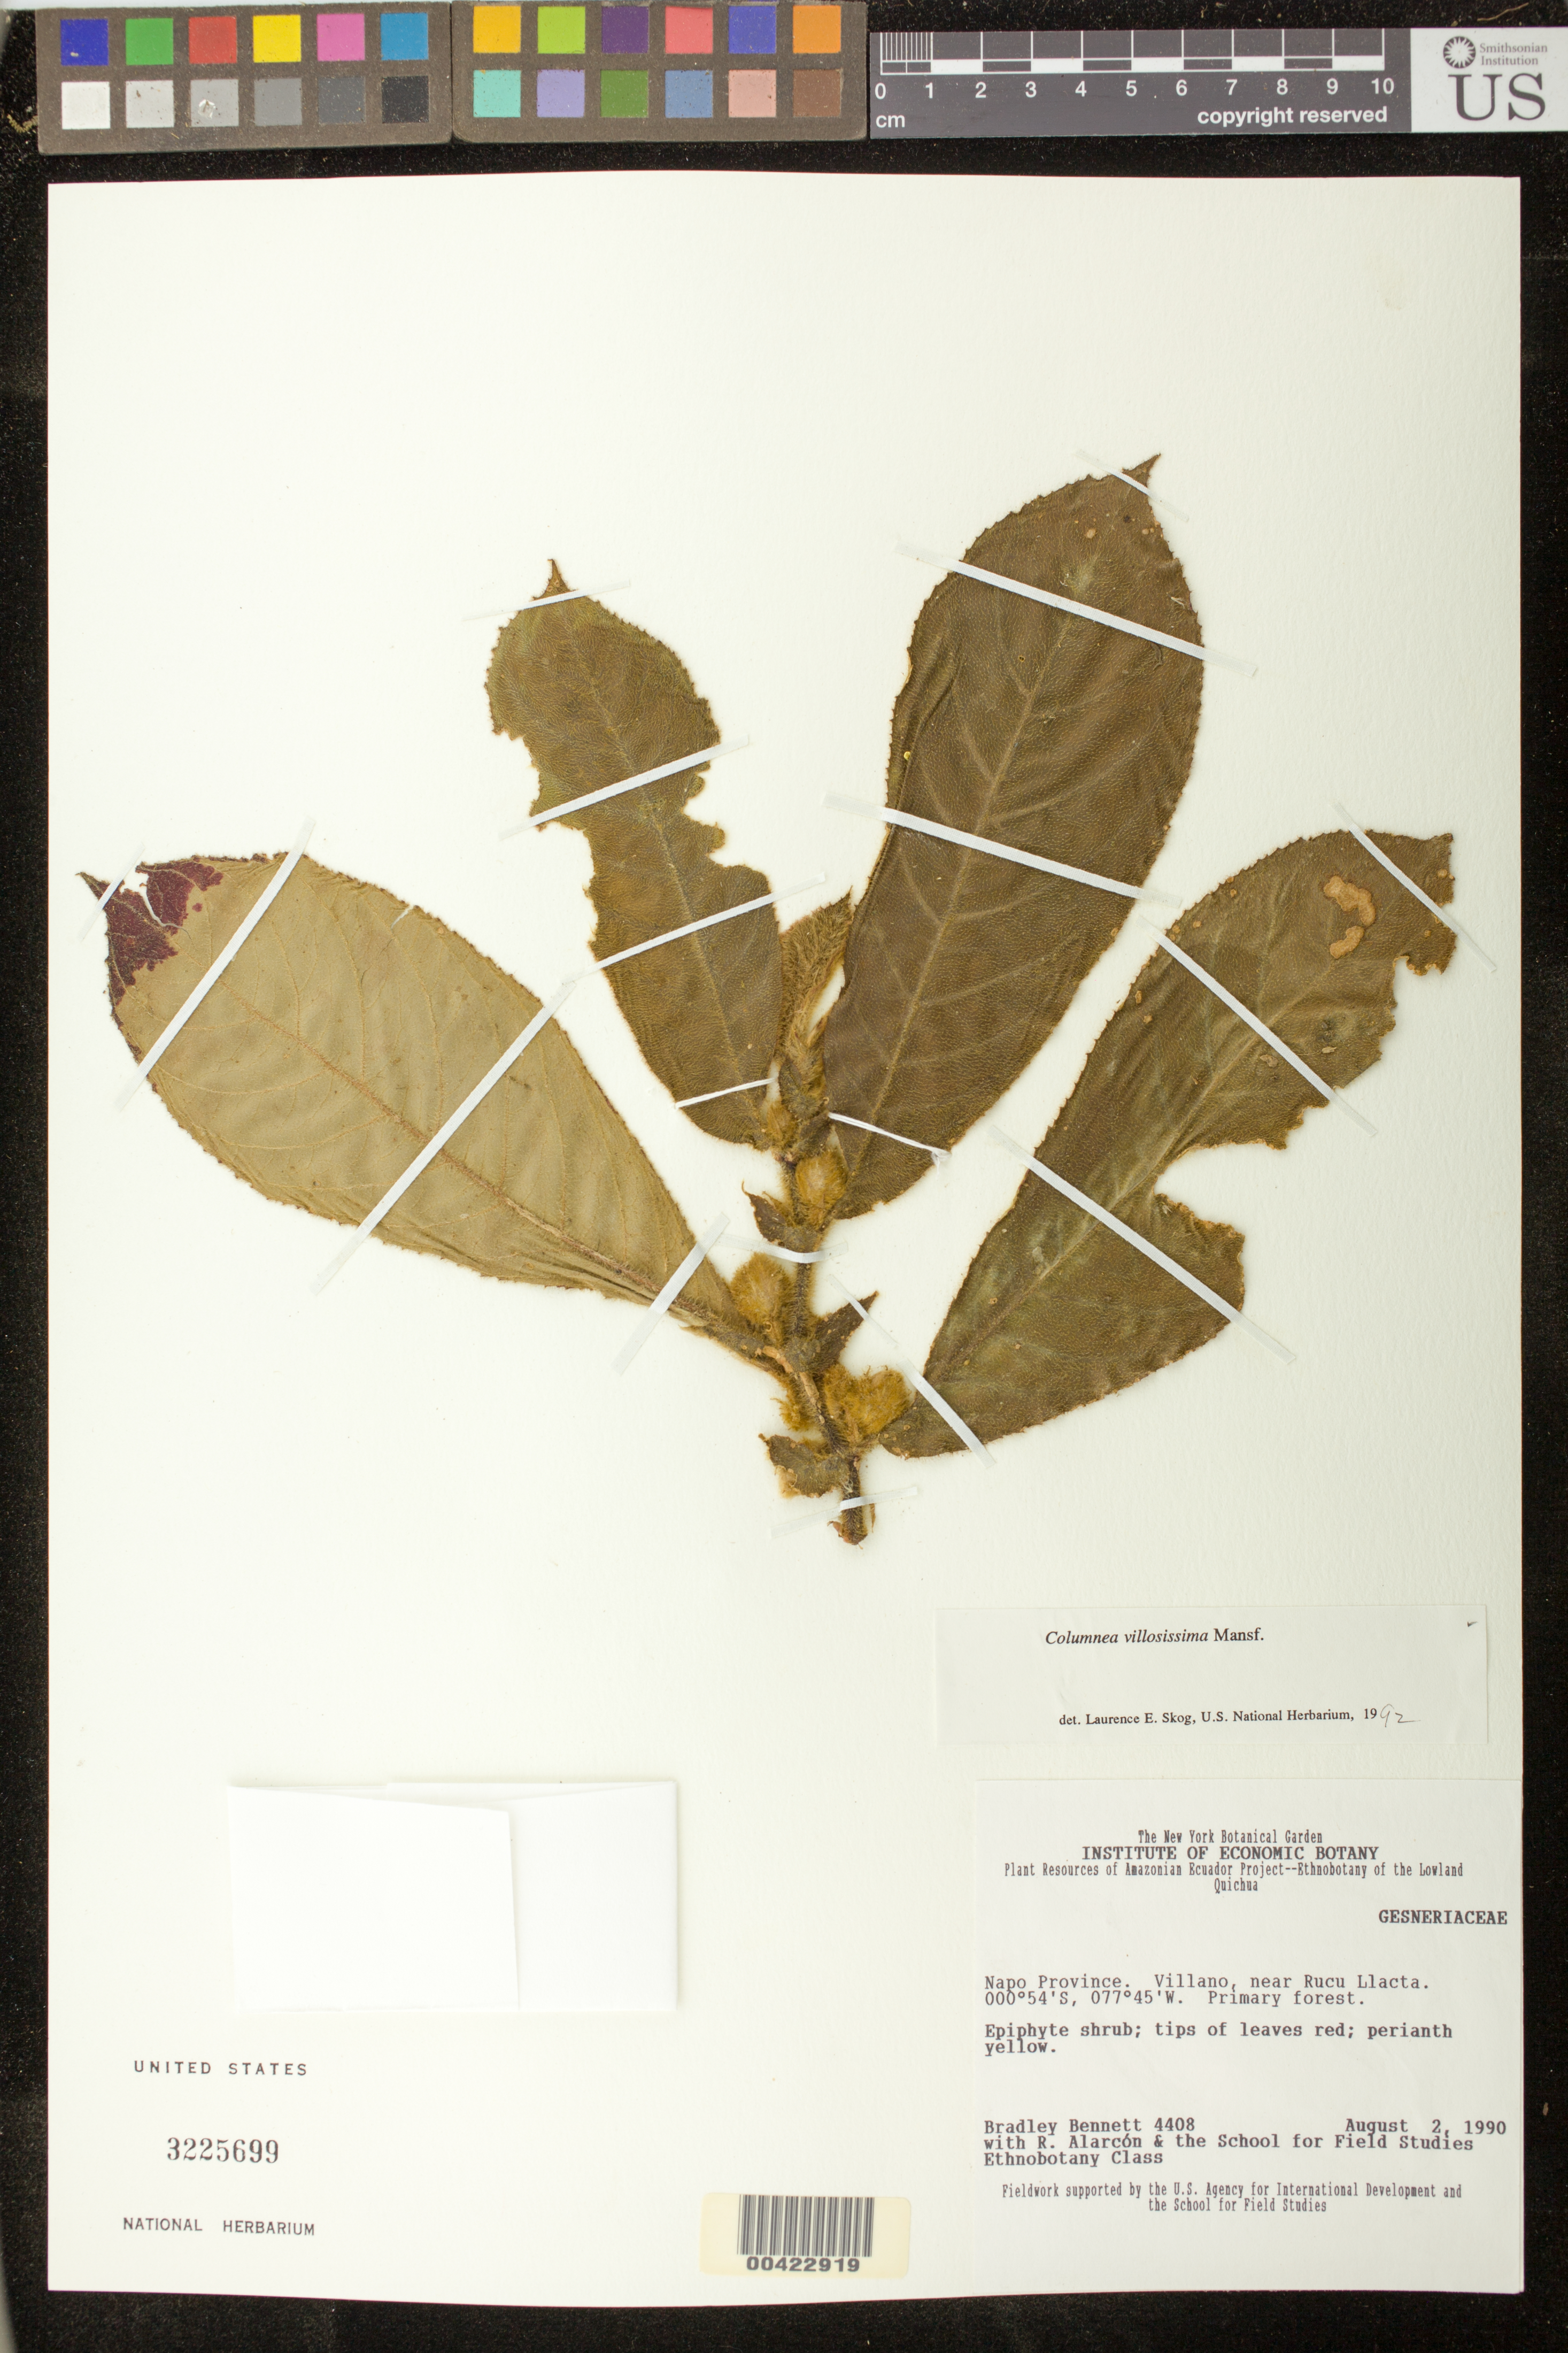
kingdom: Plantae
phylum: Tracheophyta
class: Magnoliopsida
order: Lamiales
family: Gesneriaceae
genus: Columnea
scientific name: Columnea villosissima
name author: Mansf.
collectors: B. Bennett, R. Alarcon & Ethnobotany class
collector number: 4408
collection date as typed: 02 Aug 1990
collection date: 1990-08-02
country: Ecuador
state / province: Napo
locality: Vallano, near Rucu Llacta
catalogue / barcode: US 3225699